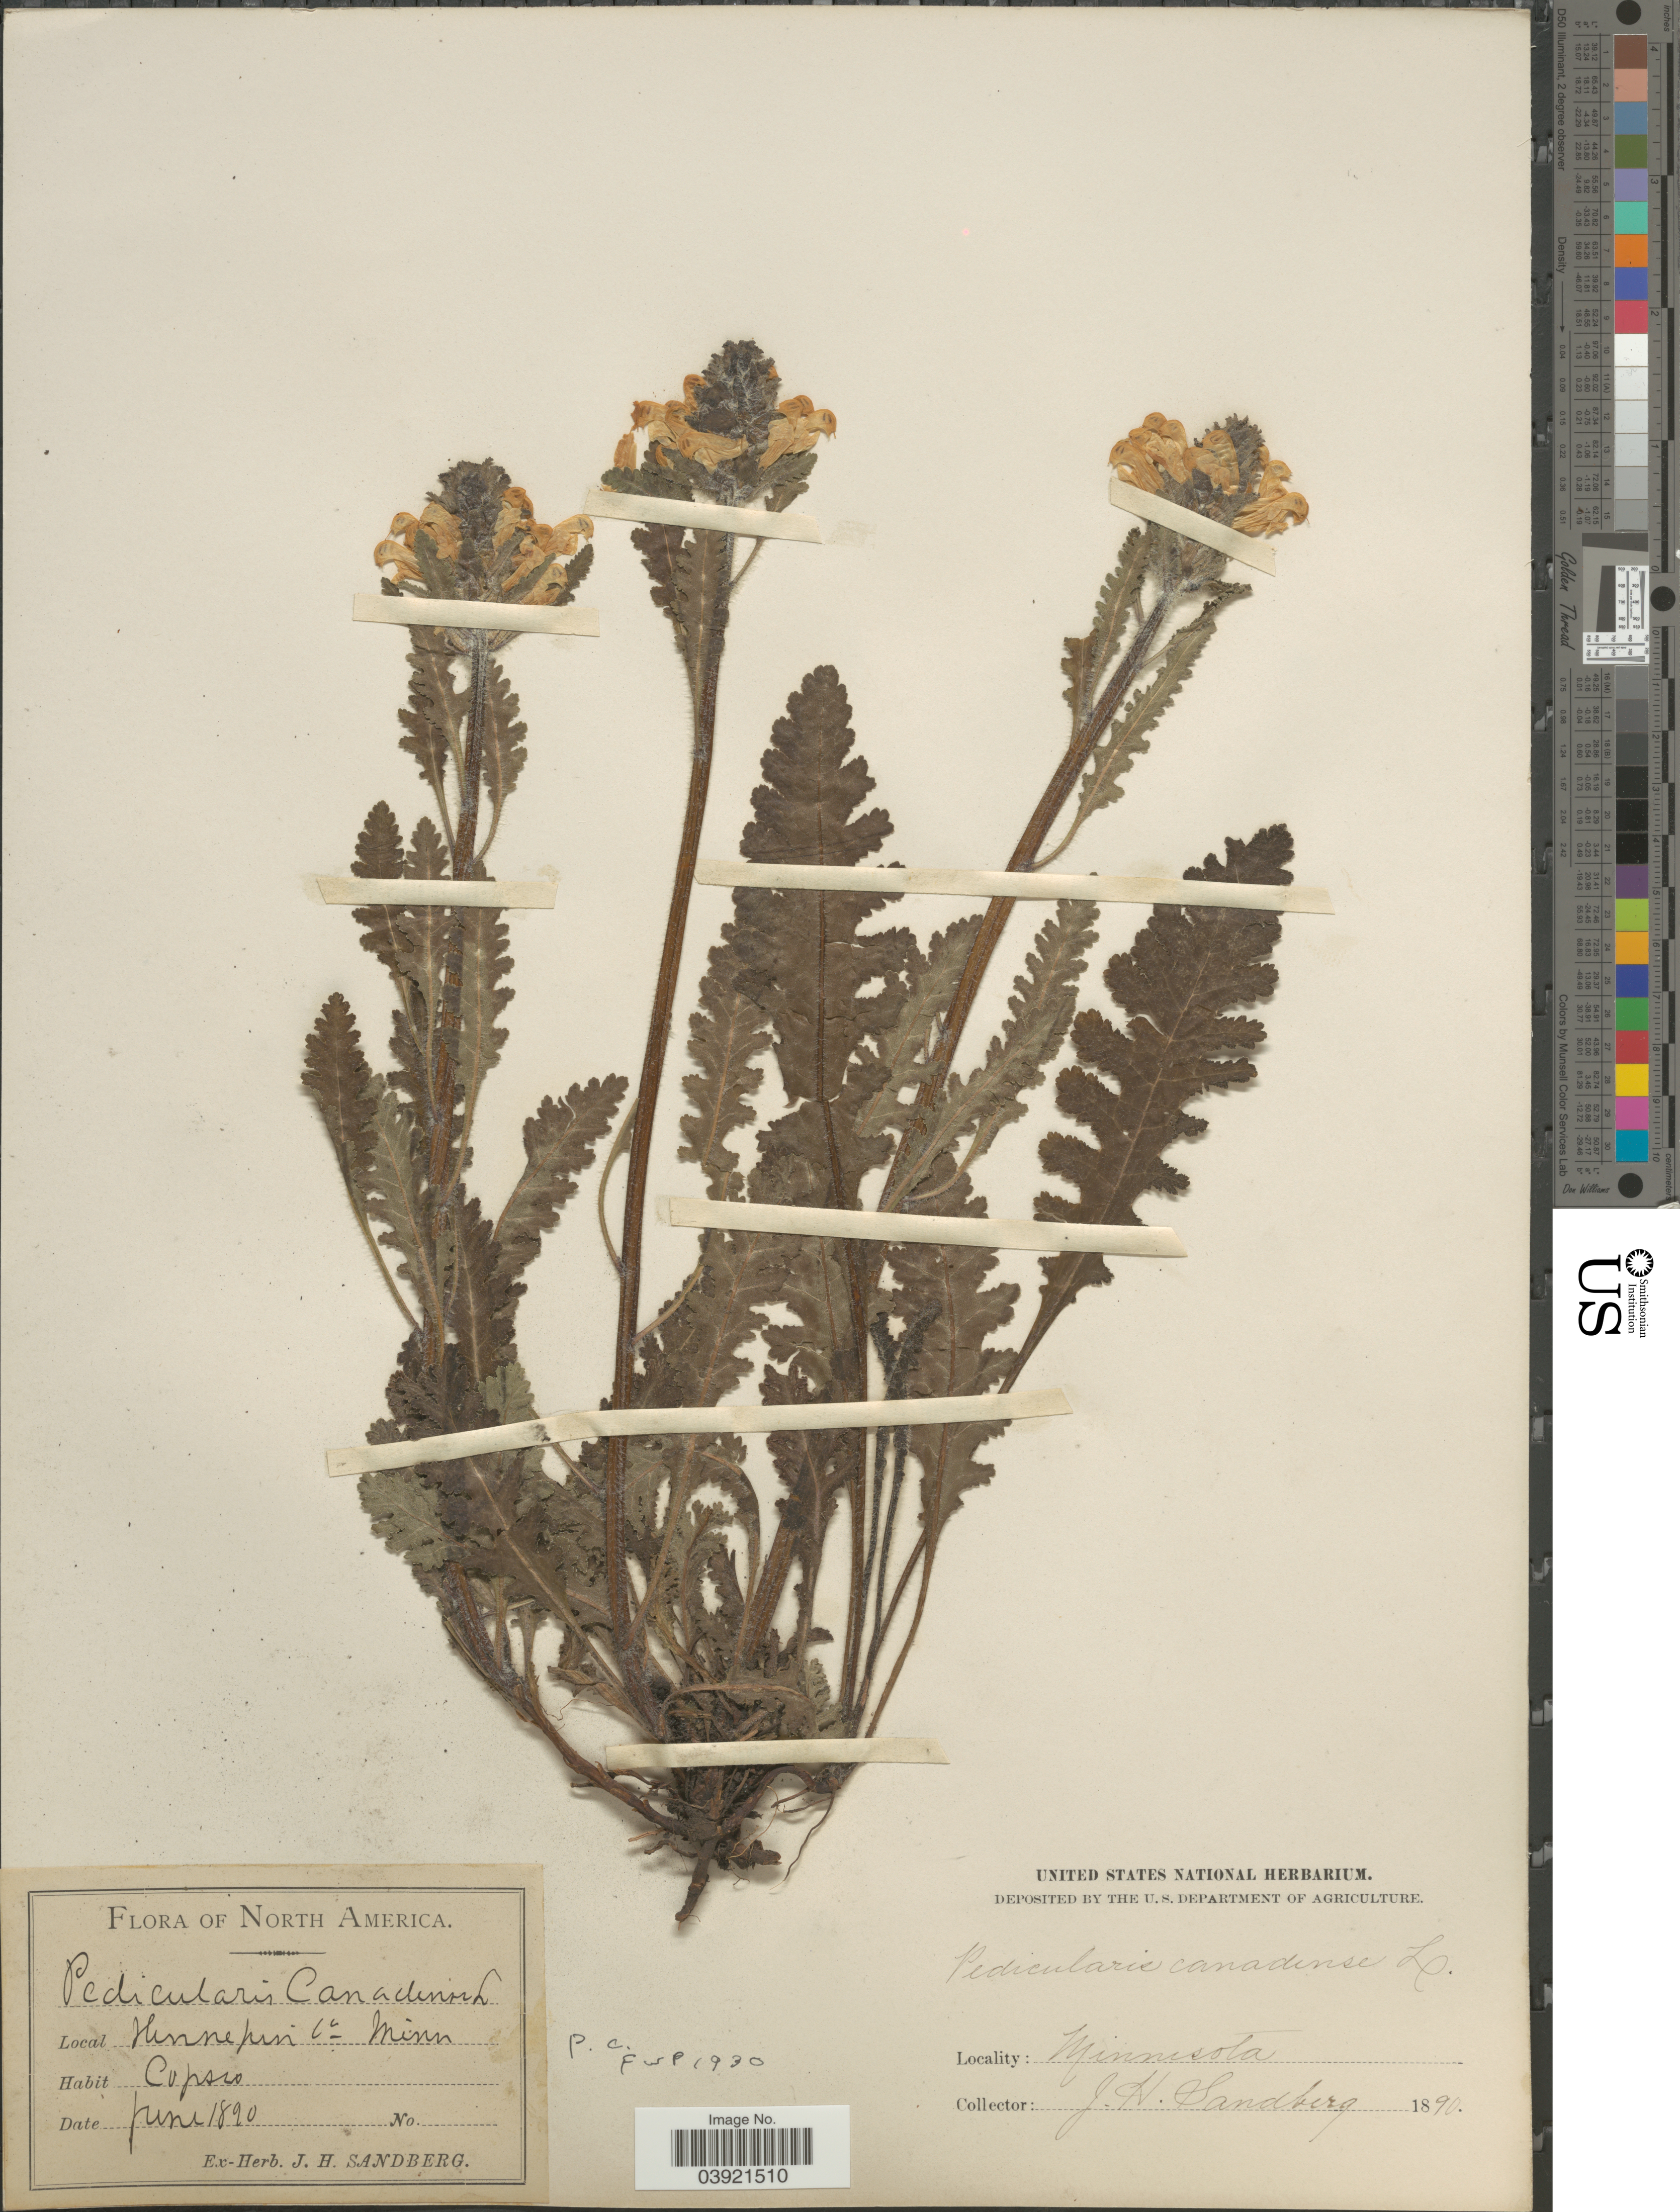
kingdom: Plantae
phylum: Tracheophyta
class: Magnoliopsida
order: Lamiales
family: Orobanchaceae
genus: Pedicularis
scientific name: Pedicularis canadensis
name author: L.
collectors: J. H. Sandberg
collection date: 1890-06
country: United States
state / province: Minnesota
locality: Hennepin Co.